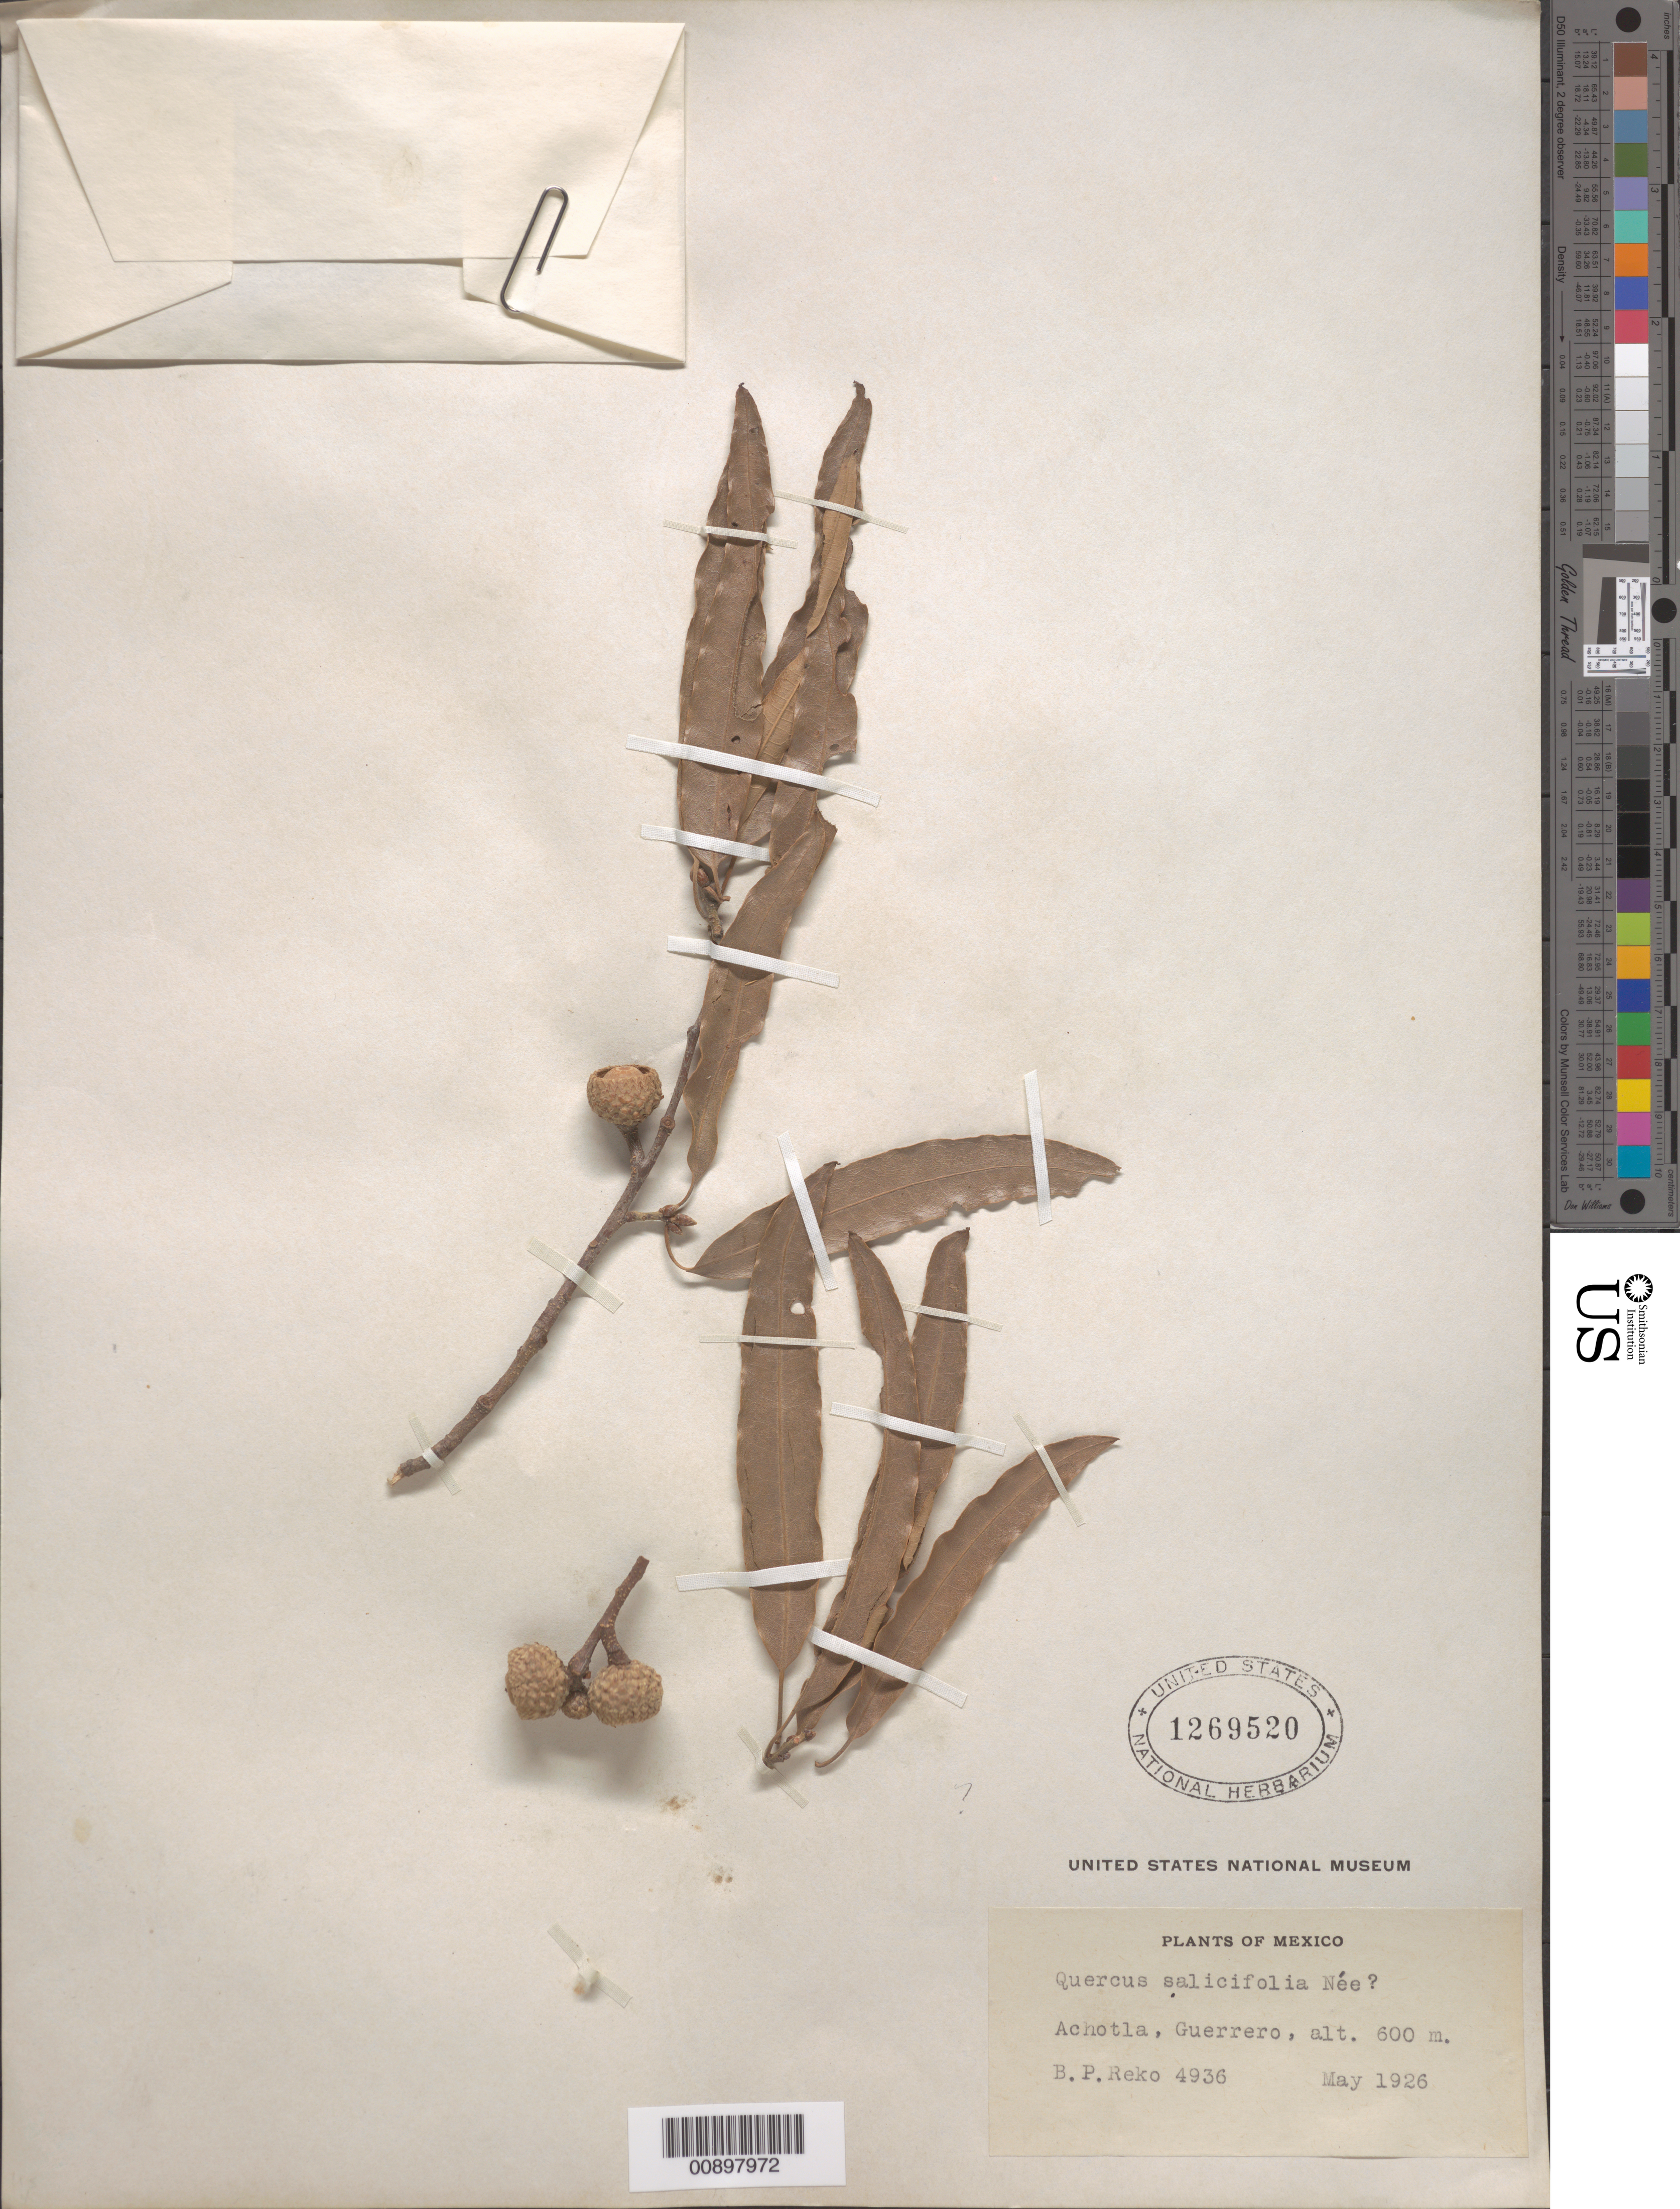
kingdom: Plantae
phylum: Tracheophyta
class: Magnoliopsida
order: Fagales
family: Fagaceae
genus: Quercus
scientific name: Quercus salicifolia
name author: Née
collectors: B. P. Reko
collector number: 4936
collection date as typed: May 1926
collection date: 1926-05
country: Mexico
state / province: Guerrero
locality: Achotla, Guerrero.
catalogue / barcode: US 1269520